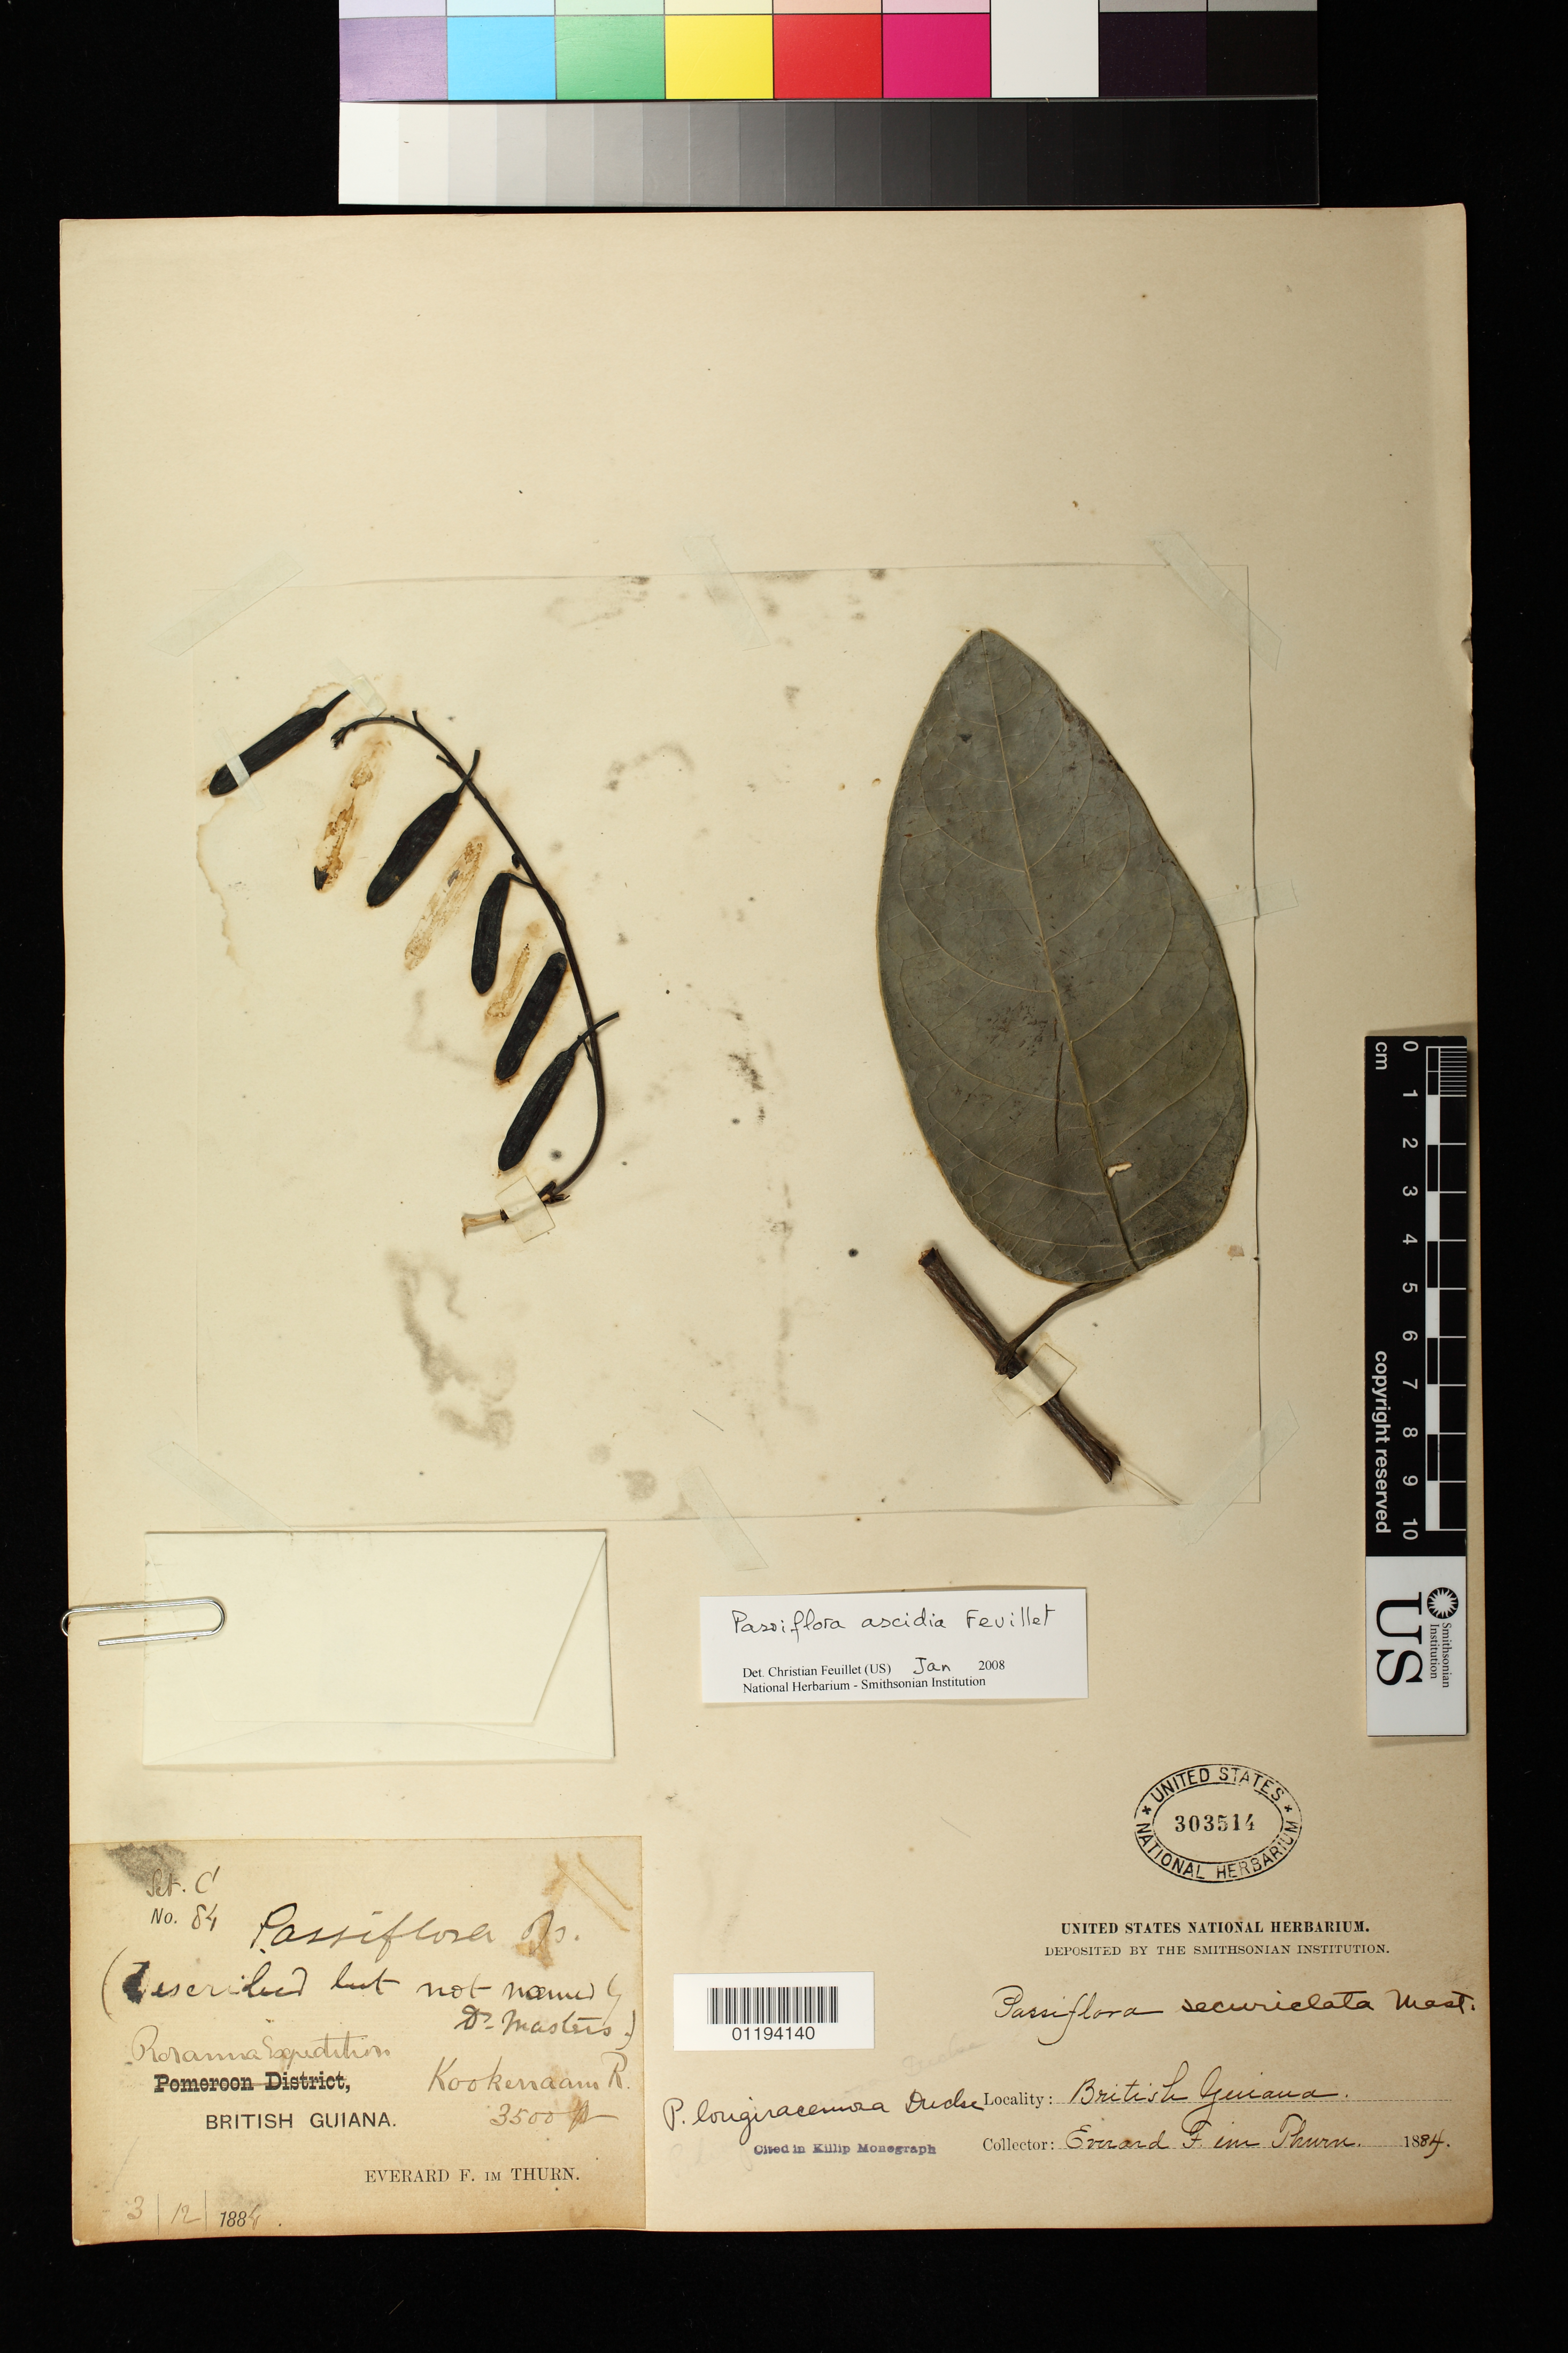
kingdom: Plantae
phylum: Tracheophyta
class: Magnoliopsida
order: Malpighiales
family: Passifloraceae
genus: Passiflora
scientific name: Passiflora ascidia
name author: Feuillet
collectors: E. F. im Thurn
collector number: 84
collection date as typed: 1884 Dec 03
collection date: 1884-12-03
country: Guyana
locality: Roraima Expedition: Kookinaam [Kukenaam] River.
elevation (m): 1524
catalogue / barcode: US 303514